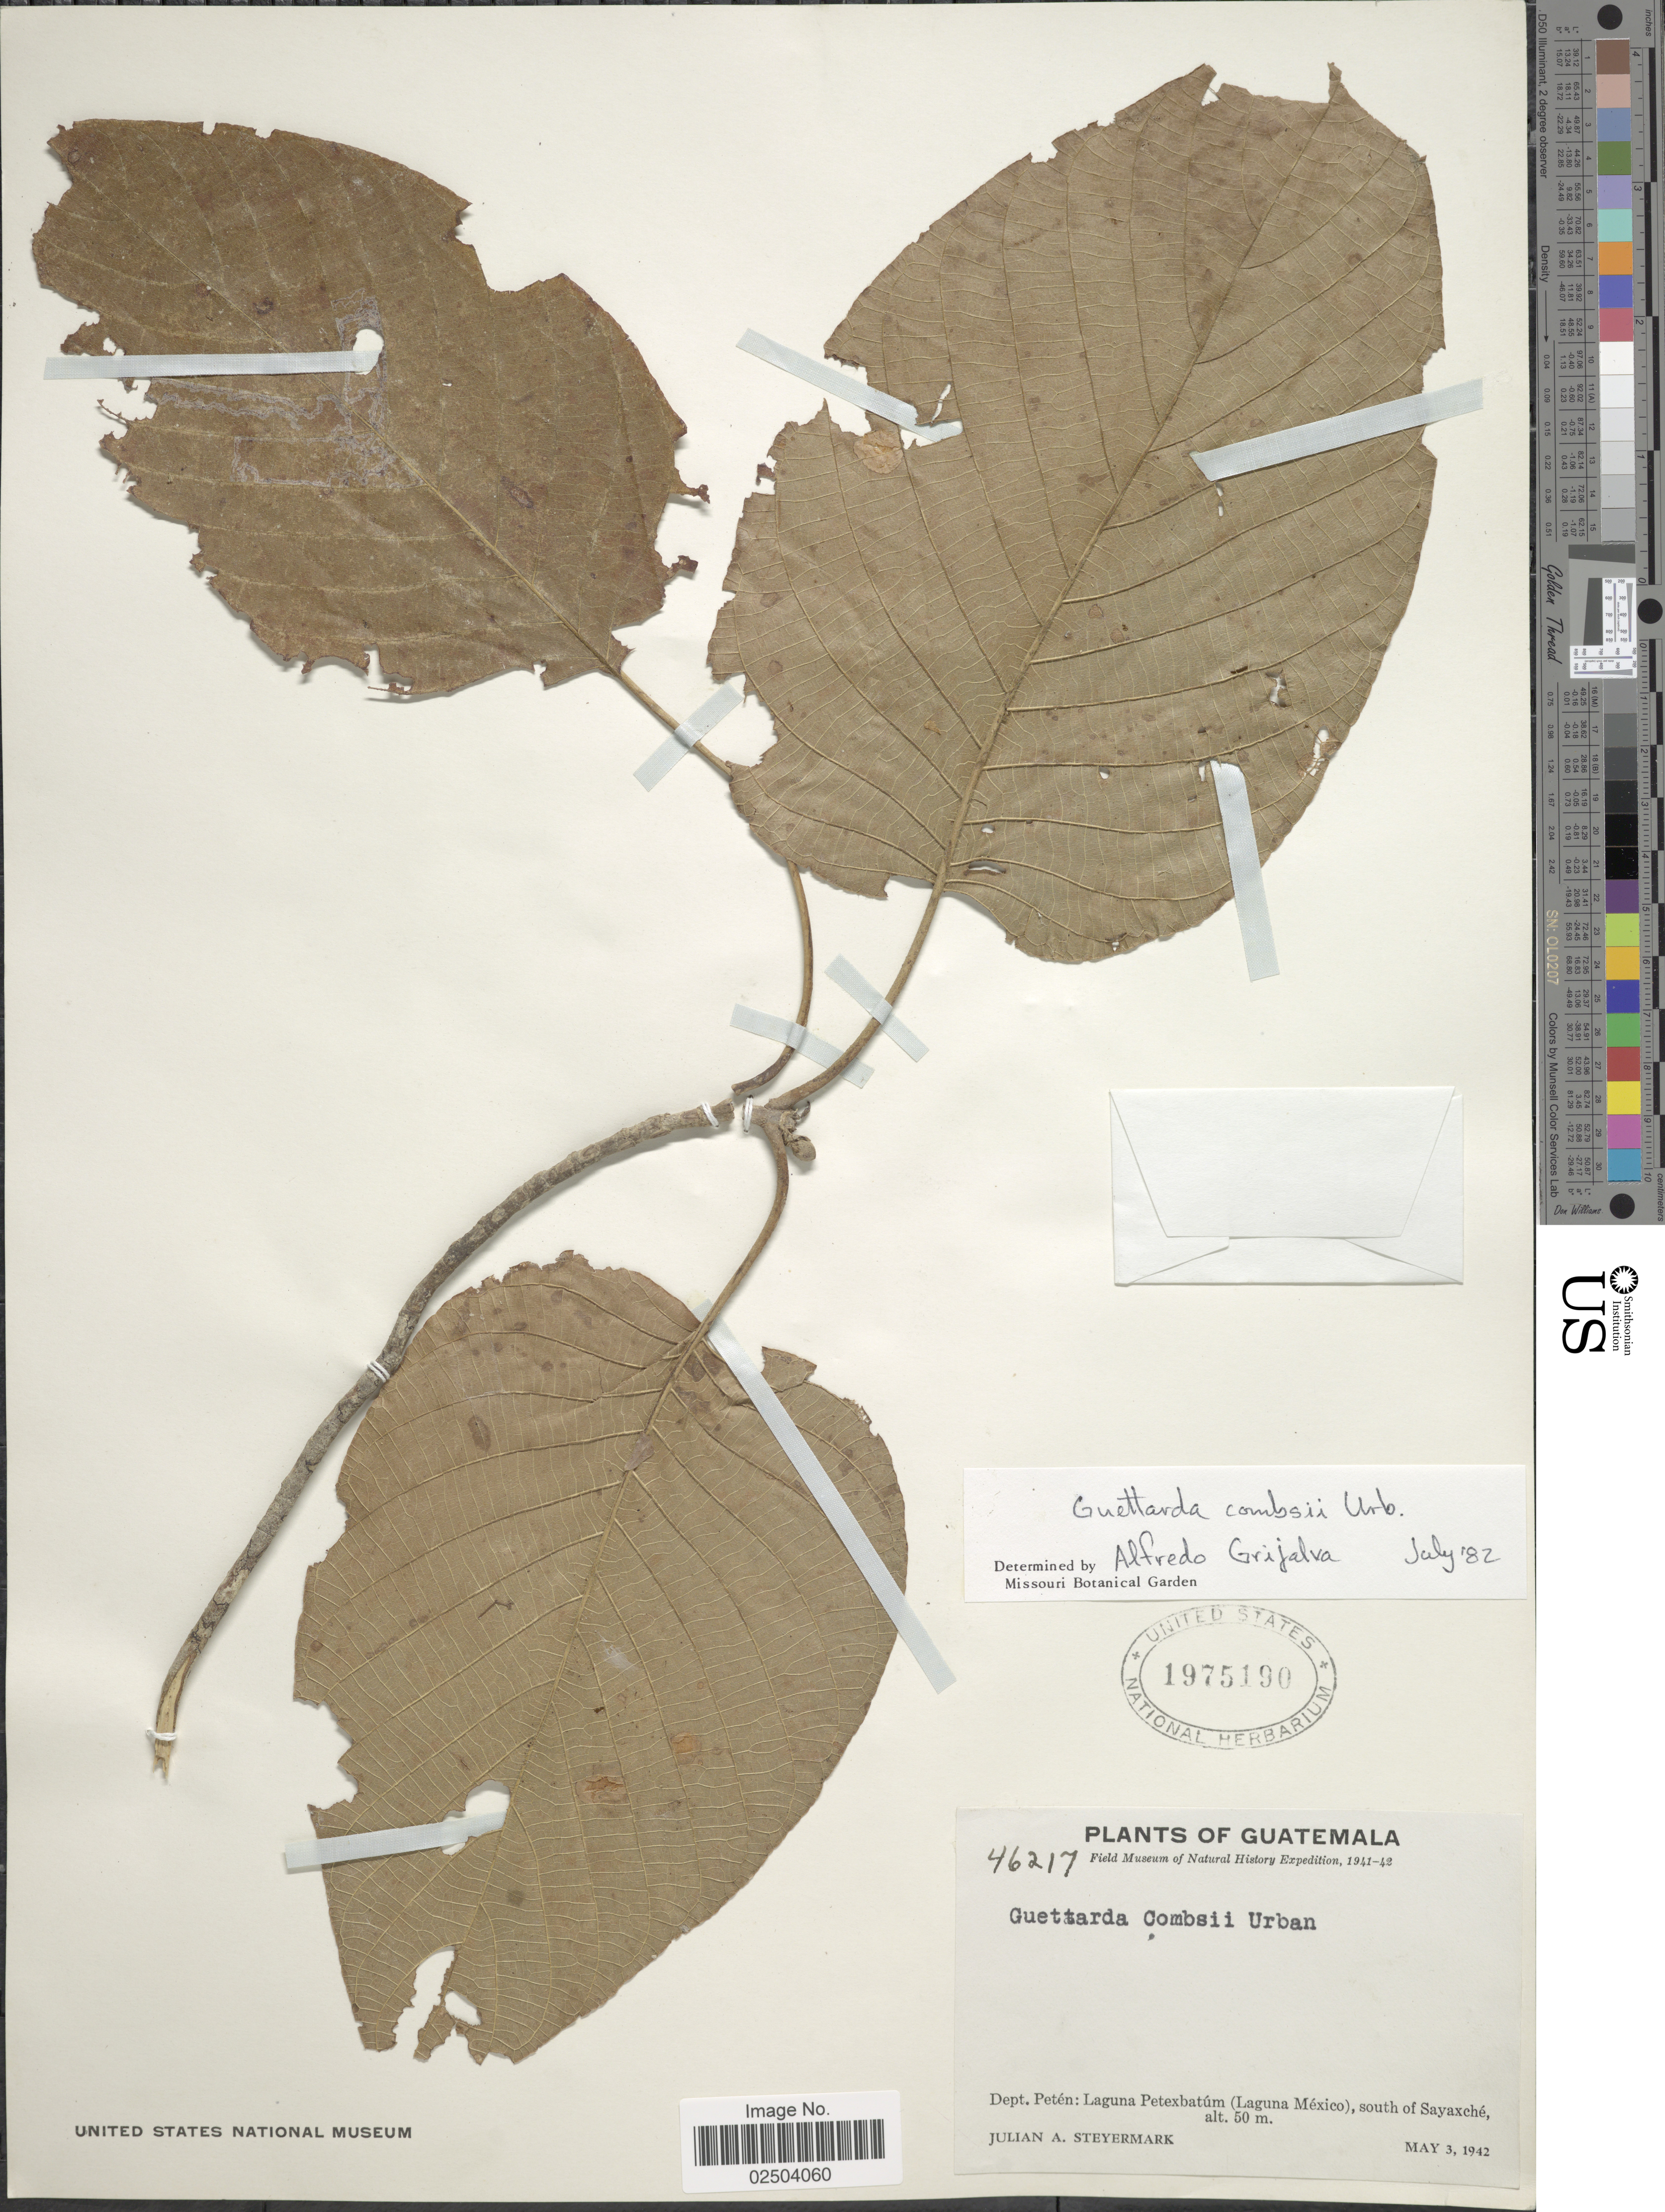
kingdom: Plantae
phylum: Tracheophyta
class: Magnoliopsida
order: Gentianales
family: Rubiaceae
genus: Guettarda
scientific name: Guettarda combsii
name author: Urb.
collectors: J. Steyermark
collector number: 46217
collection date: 1942-05-03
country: Guatemala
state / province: El Petén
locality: Dept. Peten: Laguna Petexbatum (Laguna Mexico), south of Sayaxche.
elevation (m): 50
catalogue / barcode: US 1975190